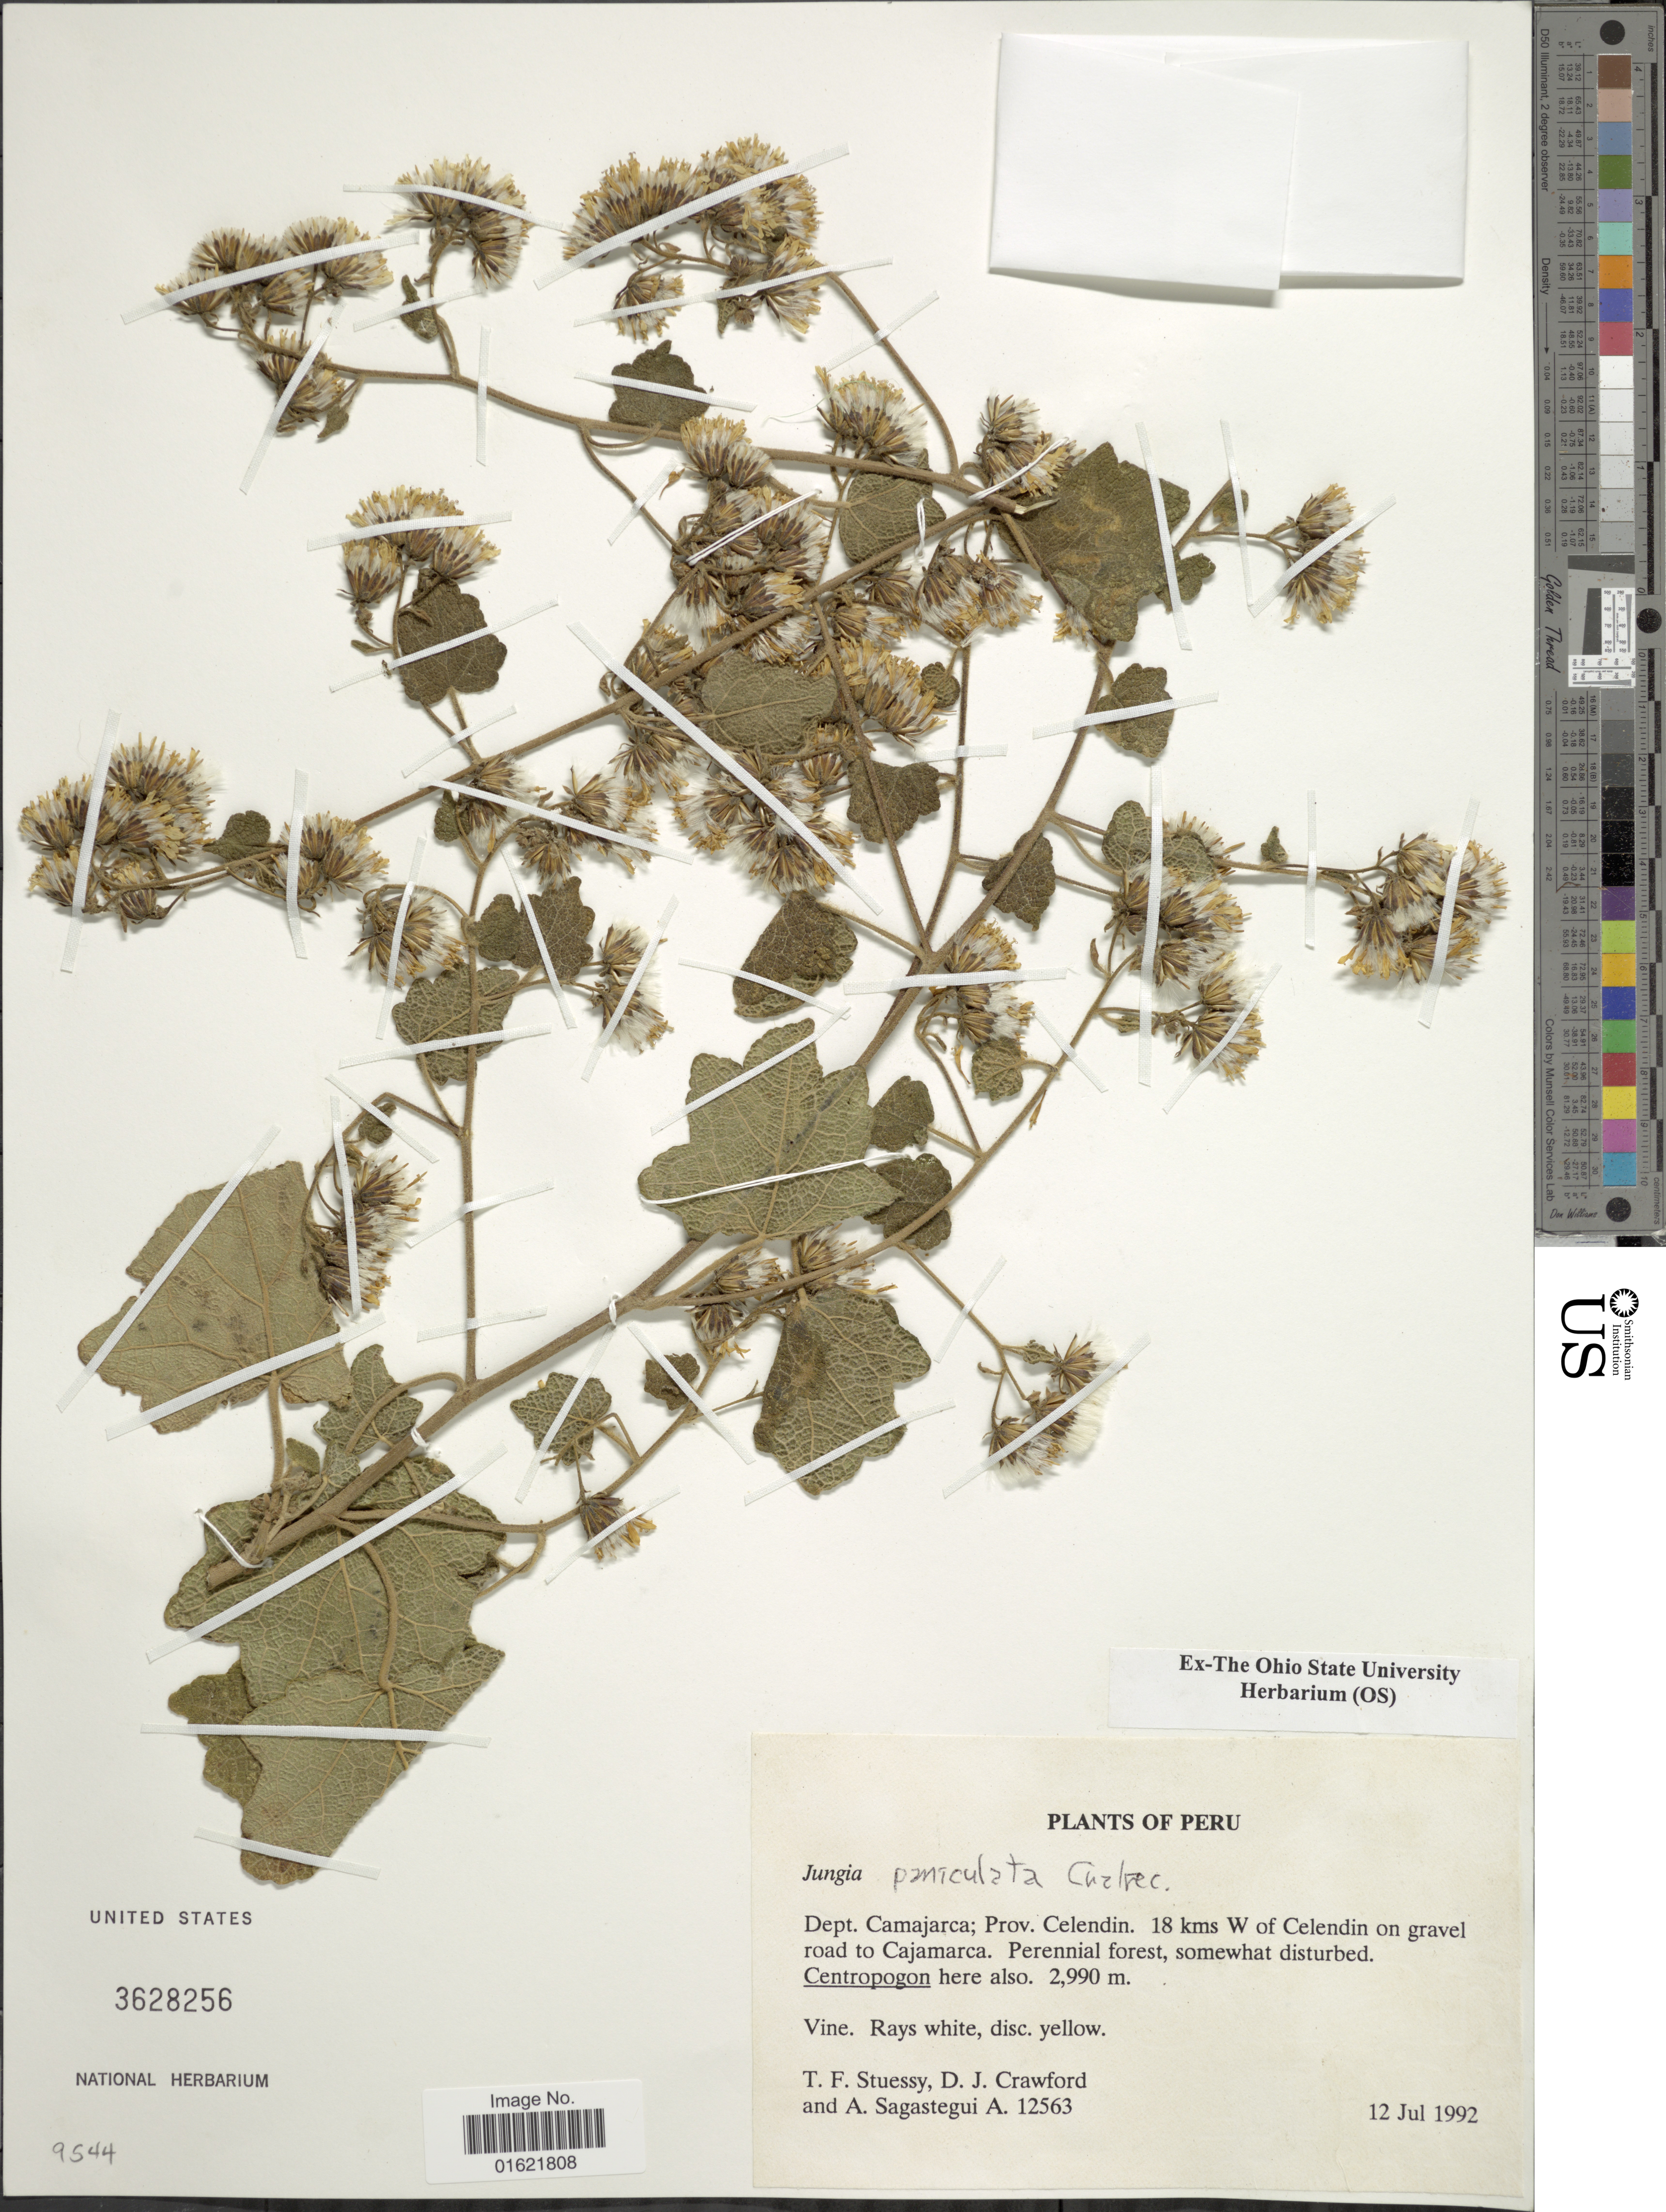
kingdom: Plantae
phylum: Tracheophyta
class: Magnoliopsida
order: Asterales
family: Asteraceae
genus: Jungia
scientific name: Jungia paniculata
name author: (DC.) A. Gray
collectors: T. Stuessy, D. Crawford & A. Sagástegui A.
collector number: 12563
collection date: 1992-07-12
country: Peru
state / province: Cajamarca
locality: Dept. Camajarca; Prov. Celendin. 18 kms W of Celedin on gravel road to Cajamarca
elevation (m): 2990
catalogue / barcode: US 3628256